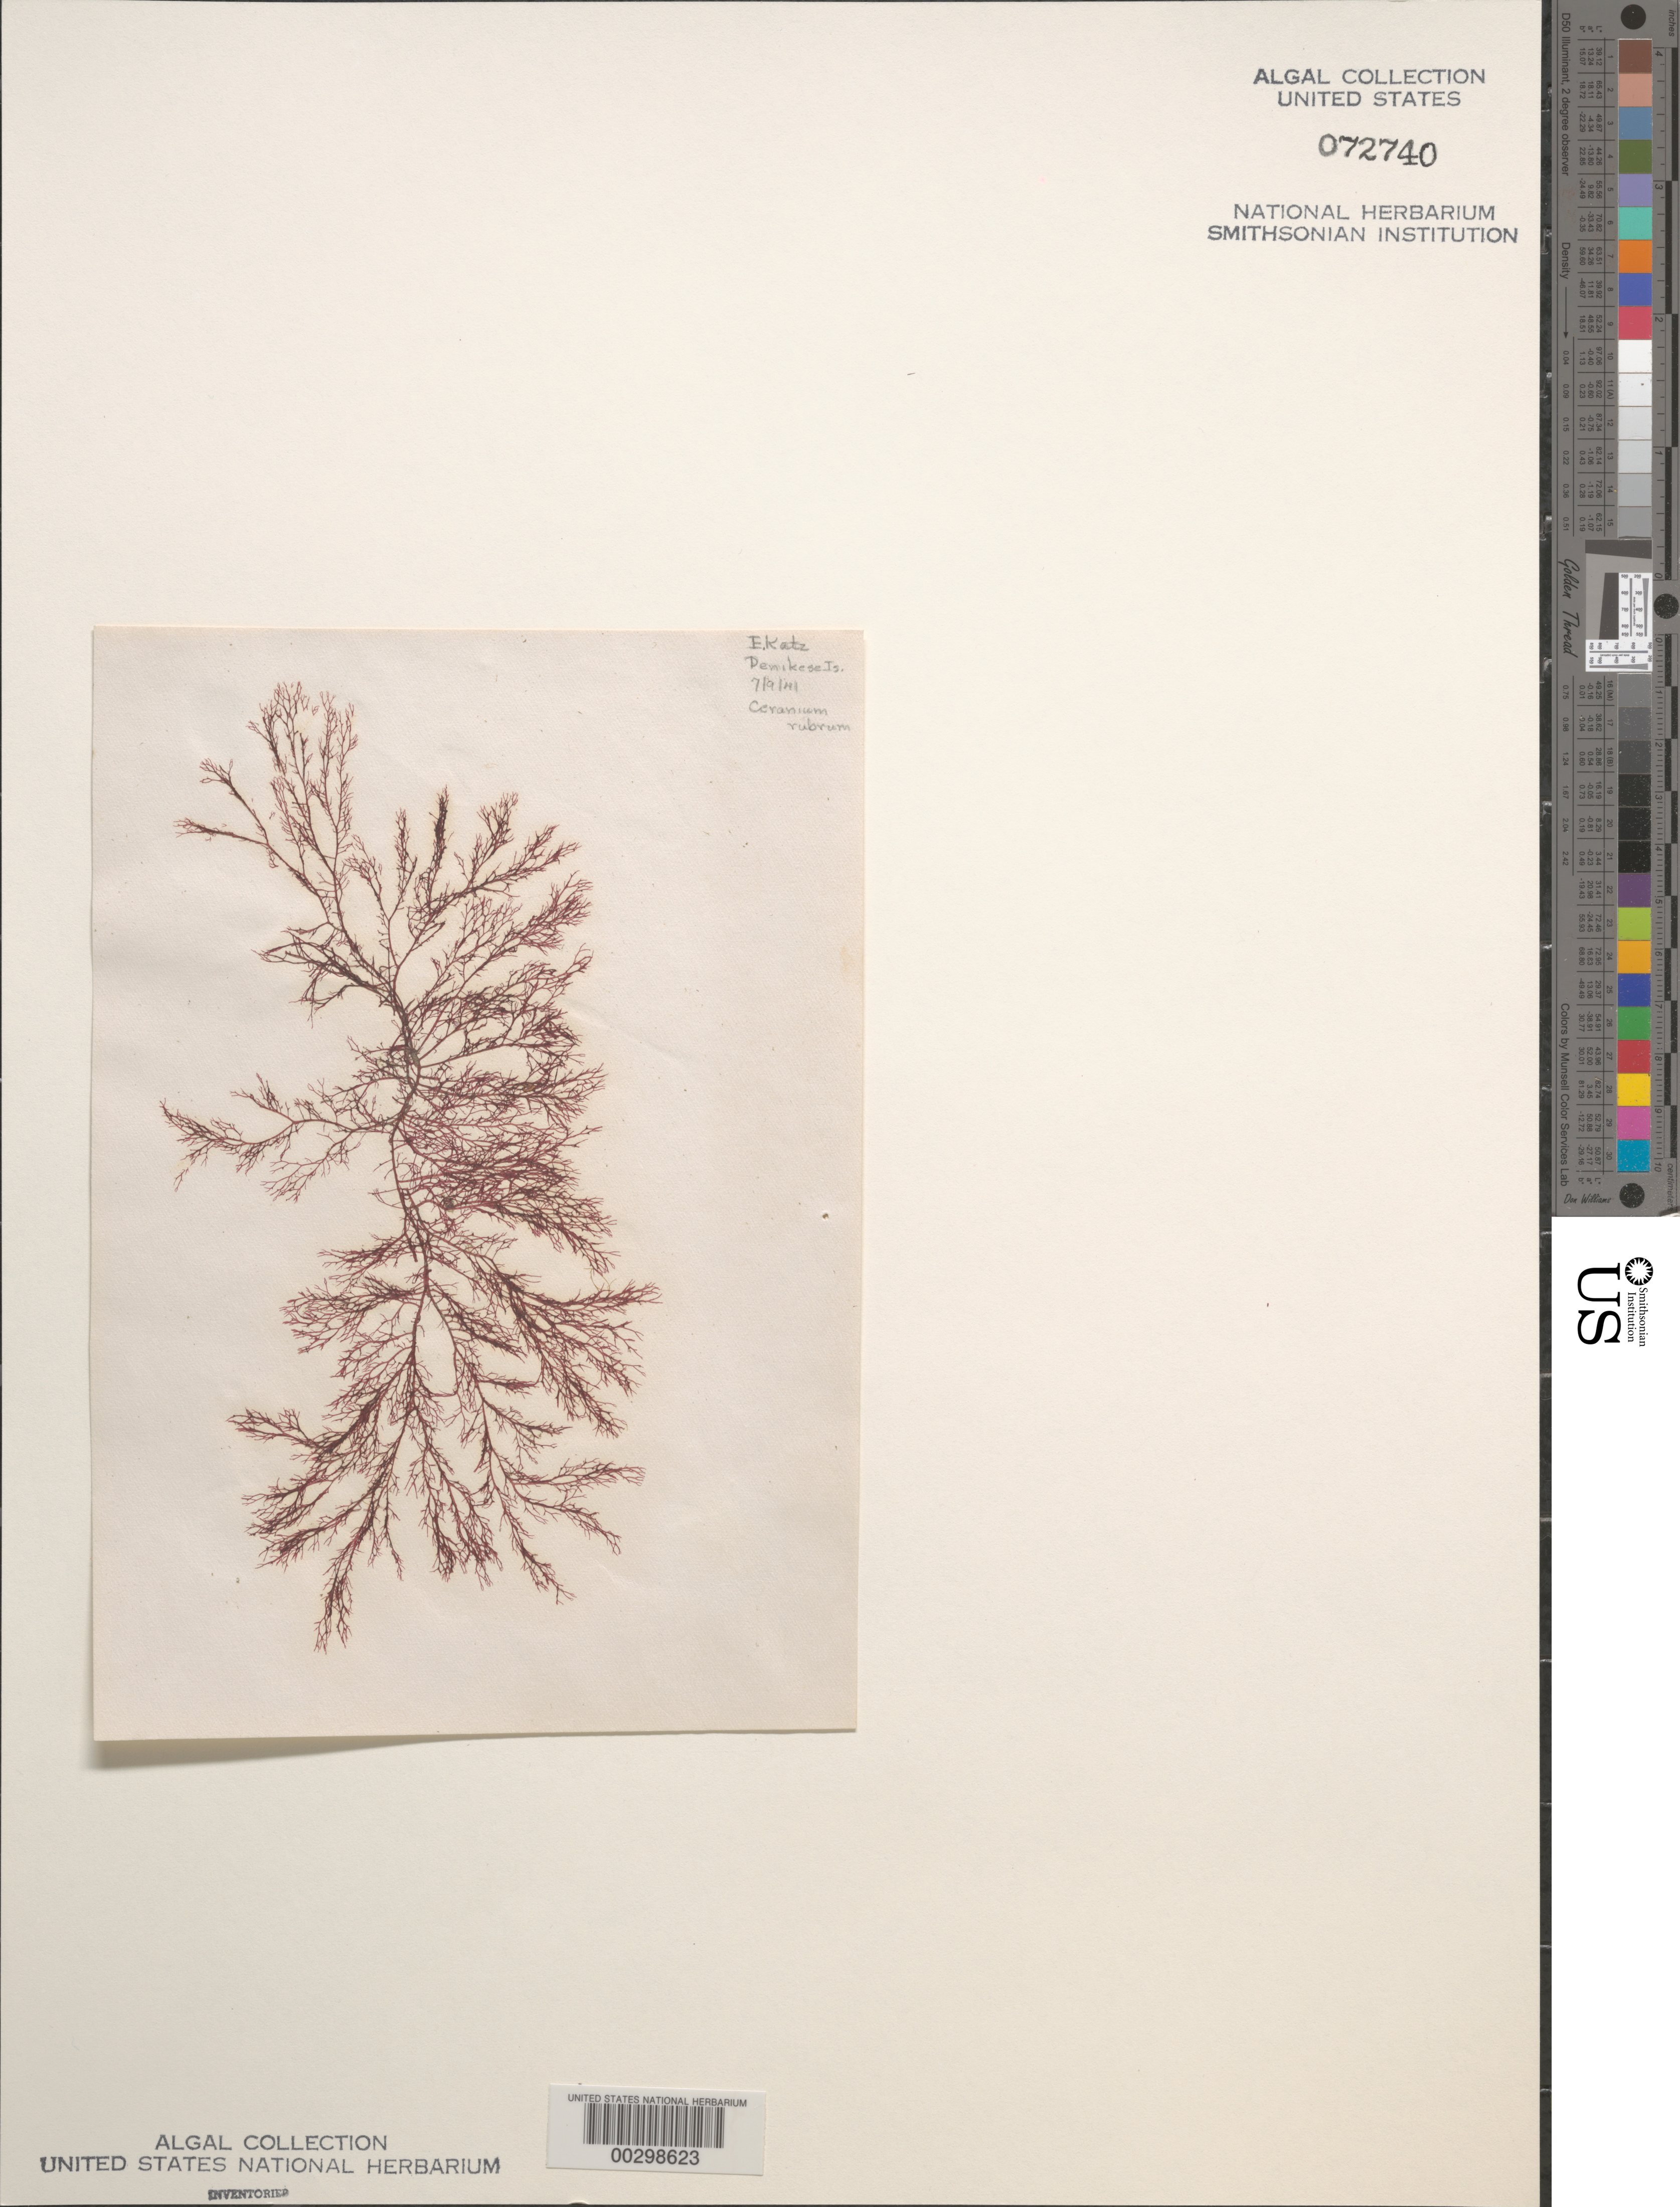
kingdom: Plantae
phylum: Rhodophyta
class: Florideophyceae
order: Ceramiales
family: Ceramiaceae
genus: Ceramium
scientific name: Ceramium rubrum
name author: C. Agardh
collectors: E. Katz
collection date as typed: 09 Jul 1941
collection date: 1941-07-09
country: United States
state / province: Massachusetts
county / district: Dukes County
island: Penikese Island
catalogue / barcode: US 72740